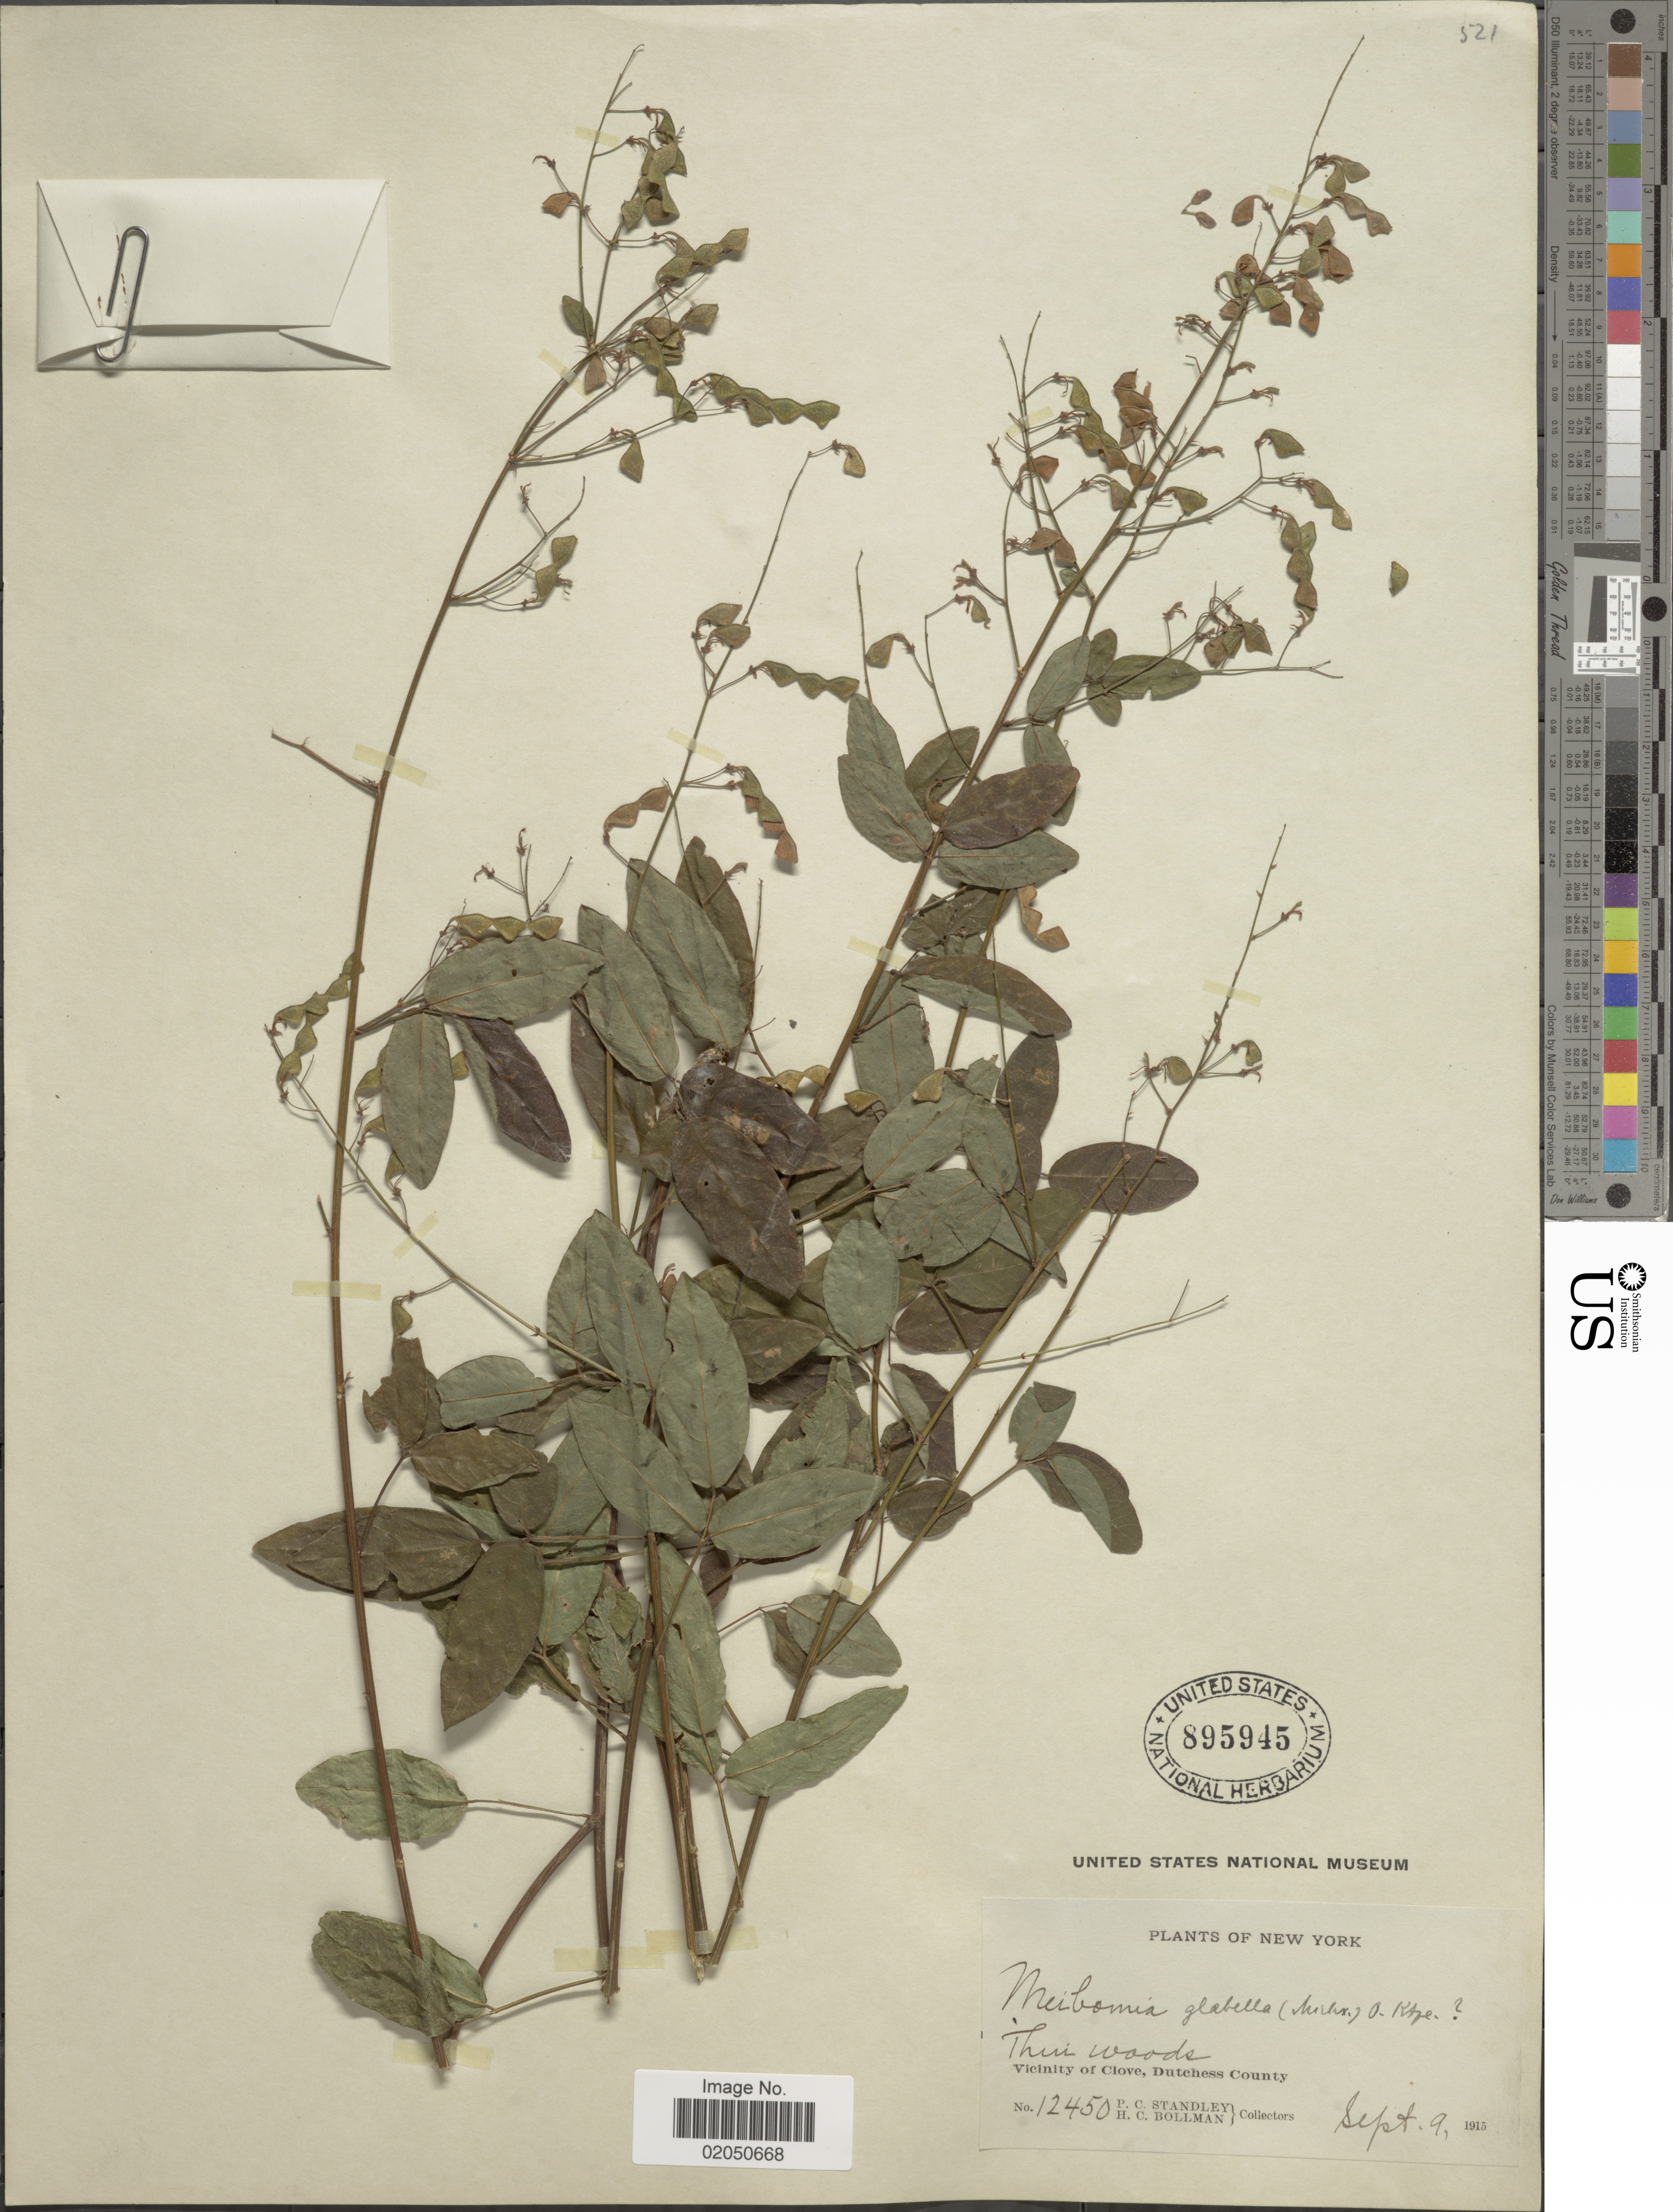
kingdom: Plantae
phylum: Tracheophyta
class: Magnoliopsida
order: Fabales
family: Fabaceae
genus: Desmodium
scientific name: Desmodium glabellum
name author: (Michx.) DC.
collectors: P. C. Standley & H. C. Bollman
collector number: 12450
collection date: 1915-09-09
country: United States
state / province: New York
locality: Vicinity of Clove, Dutchess County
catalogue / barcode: US 895945